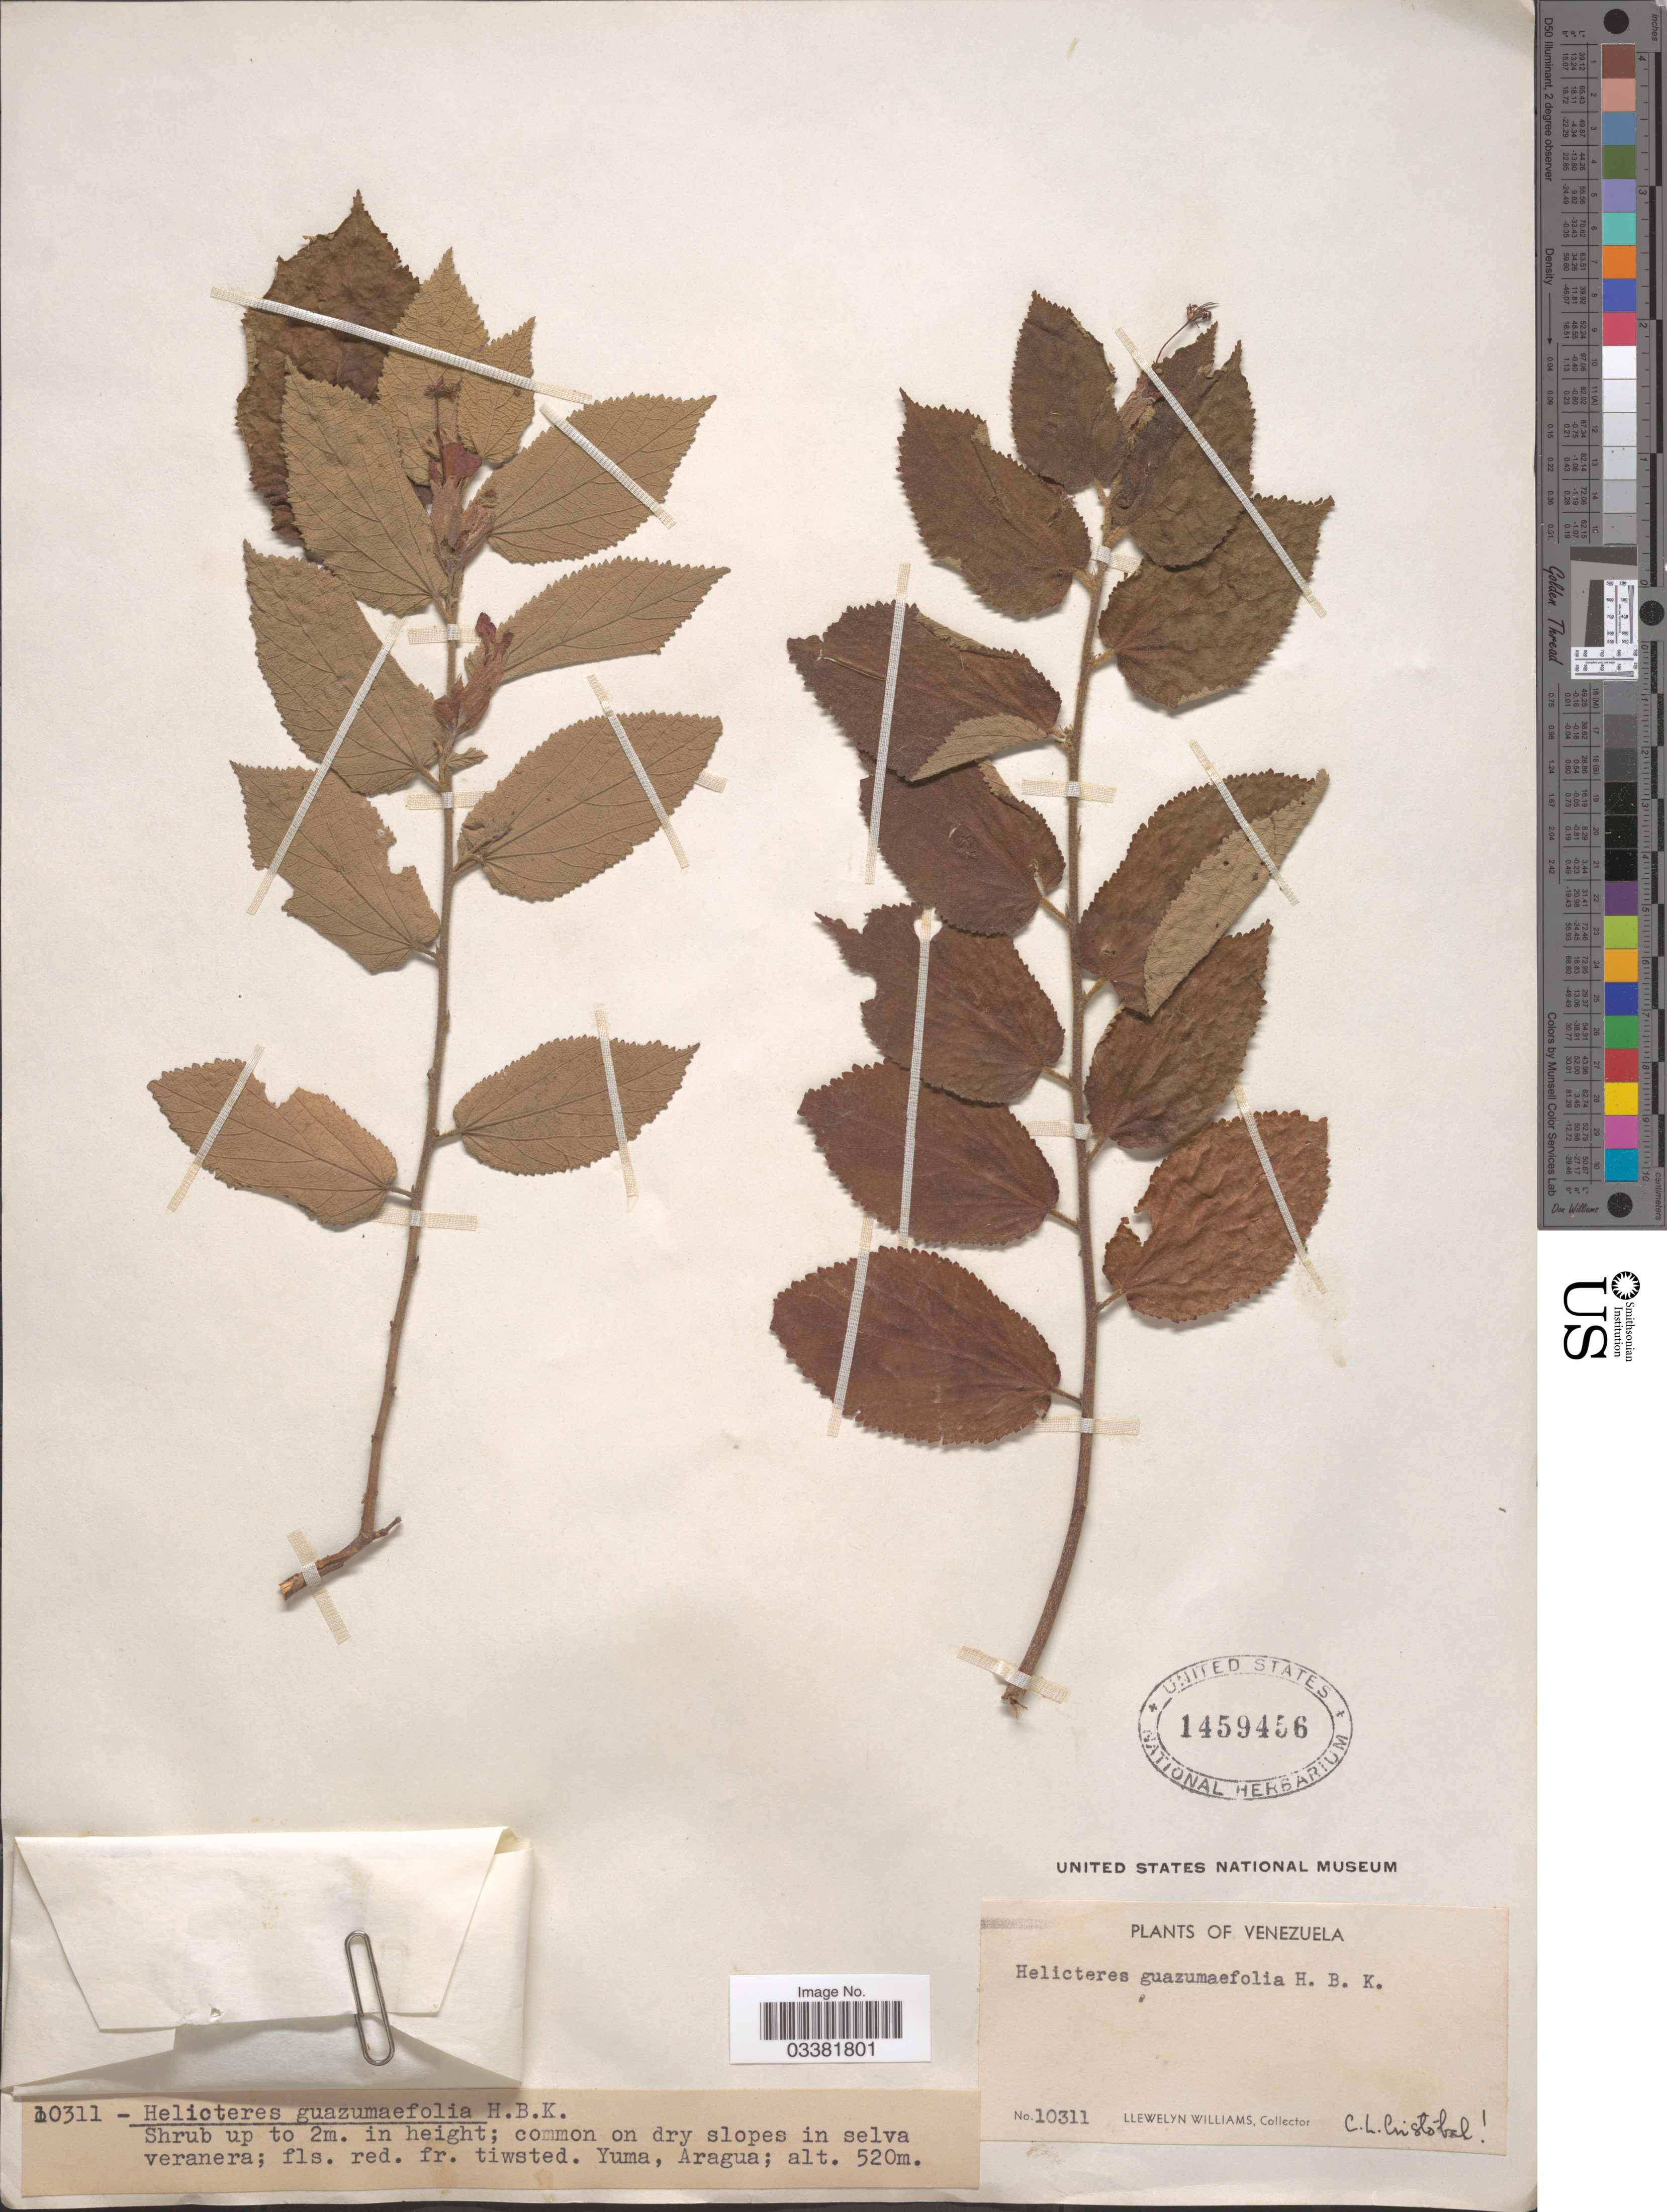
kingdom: Plantae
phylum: Tracheophyta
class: Magnoliopsida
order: Malvales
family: Malvaceae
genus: Helicteres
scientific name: Helicteres guazumifolia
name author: Kunth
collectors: Ll. Williams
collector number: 10311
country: Venezuela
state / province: Aragua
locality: Yuma.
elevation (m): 520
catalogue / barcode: US 1459456